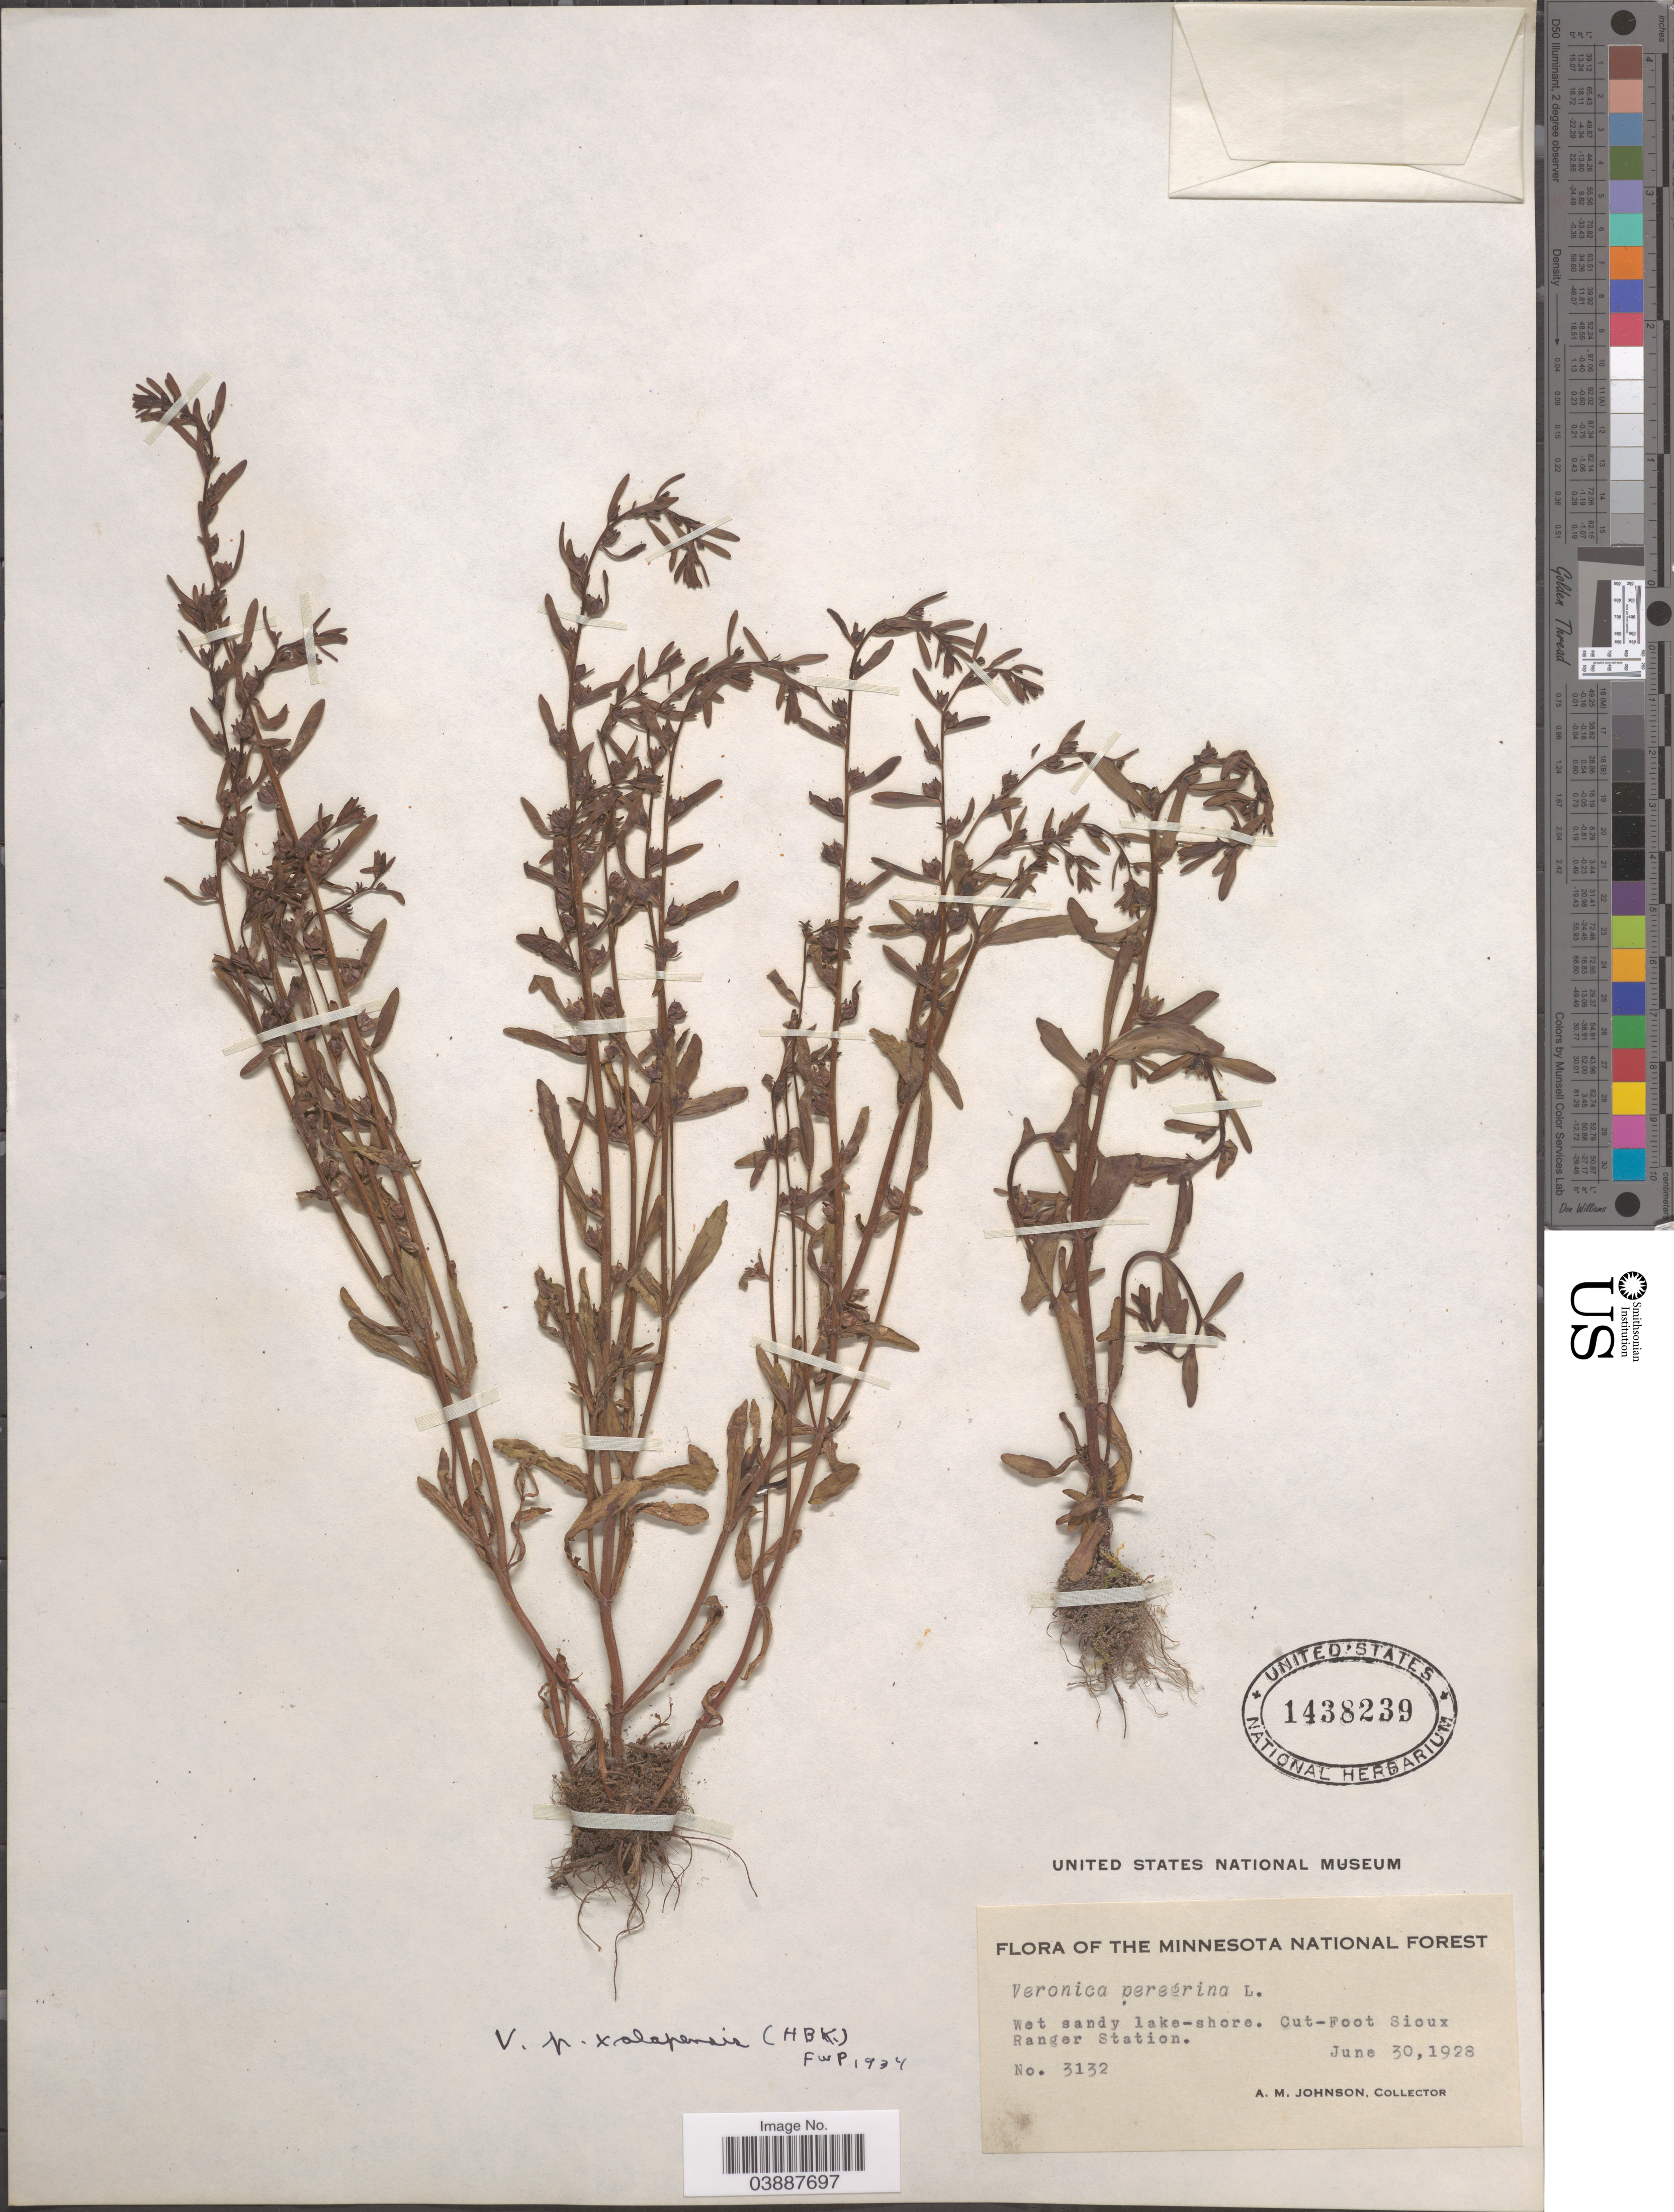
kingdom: Plantae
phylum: Tracheophyta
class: Magnoliopsida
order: Lamiales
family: Plantaginaceae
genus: Veronica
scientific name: Veronica peregrina var. xalapensis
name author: Kunth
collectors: A. M. Johnson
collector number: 3132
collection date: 1928-06-30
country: United States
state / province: Minnesota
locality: The Minnesota National Forest. Cut-Foot Sioux Ranger Station.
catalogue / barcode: US 1438239